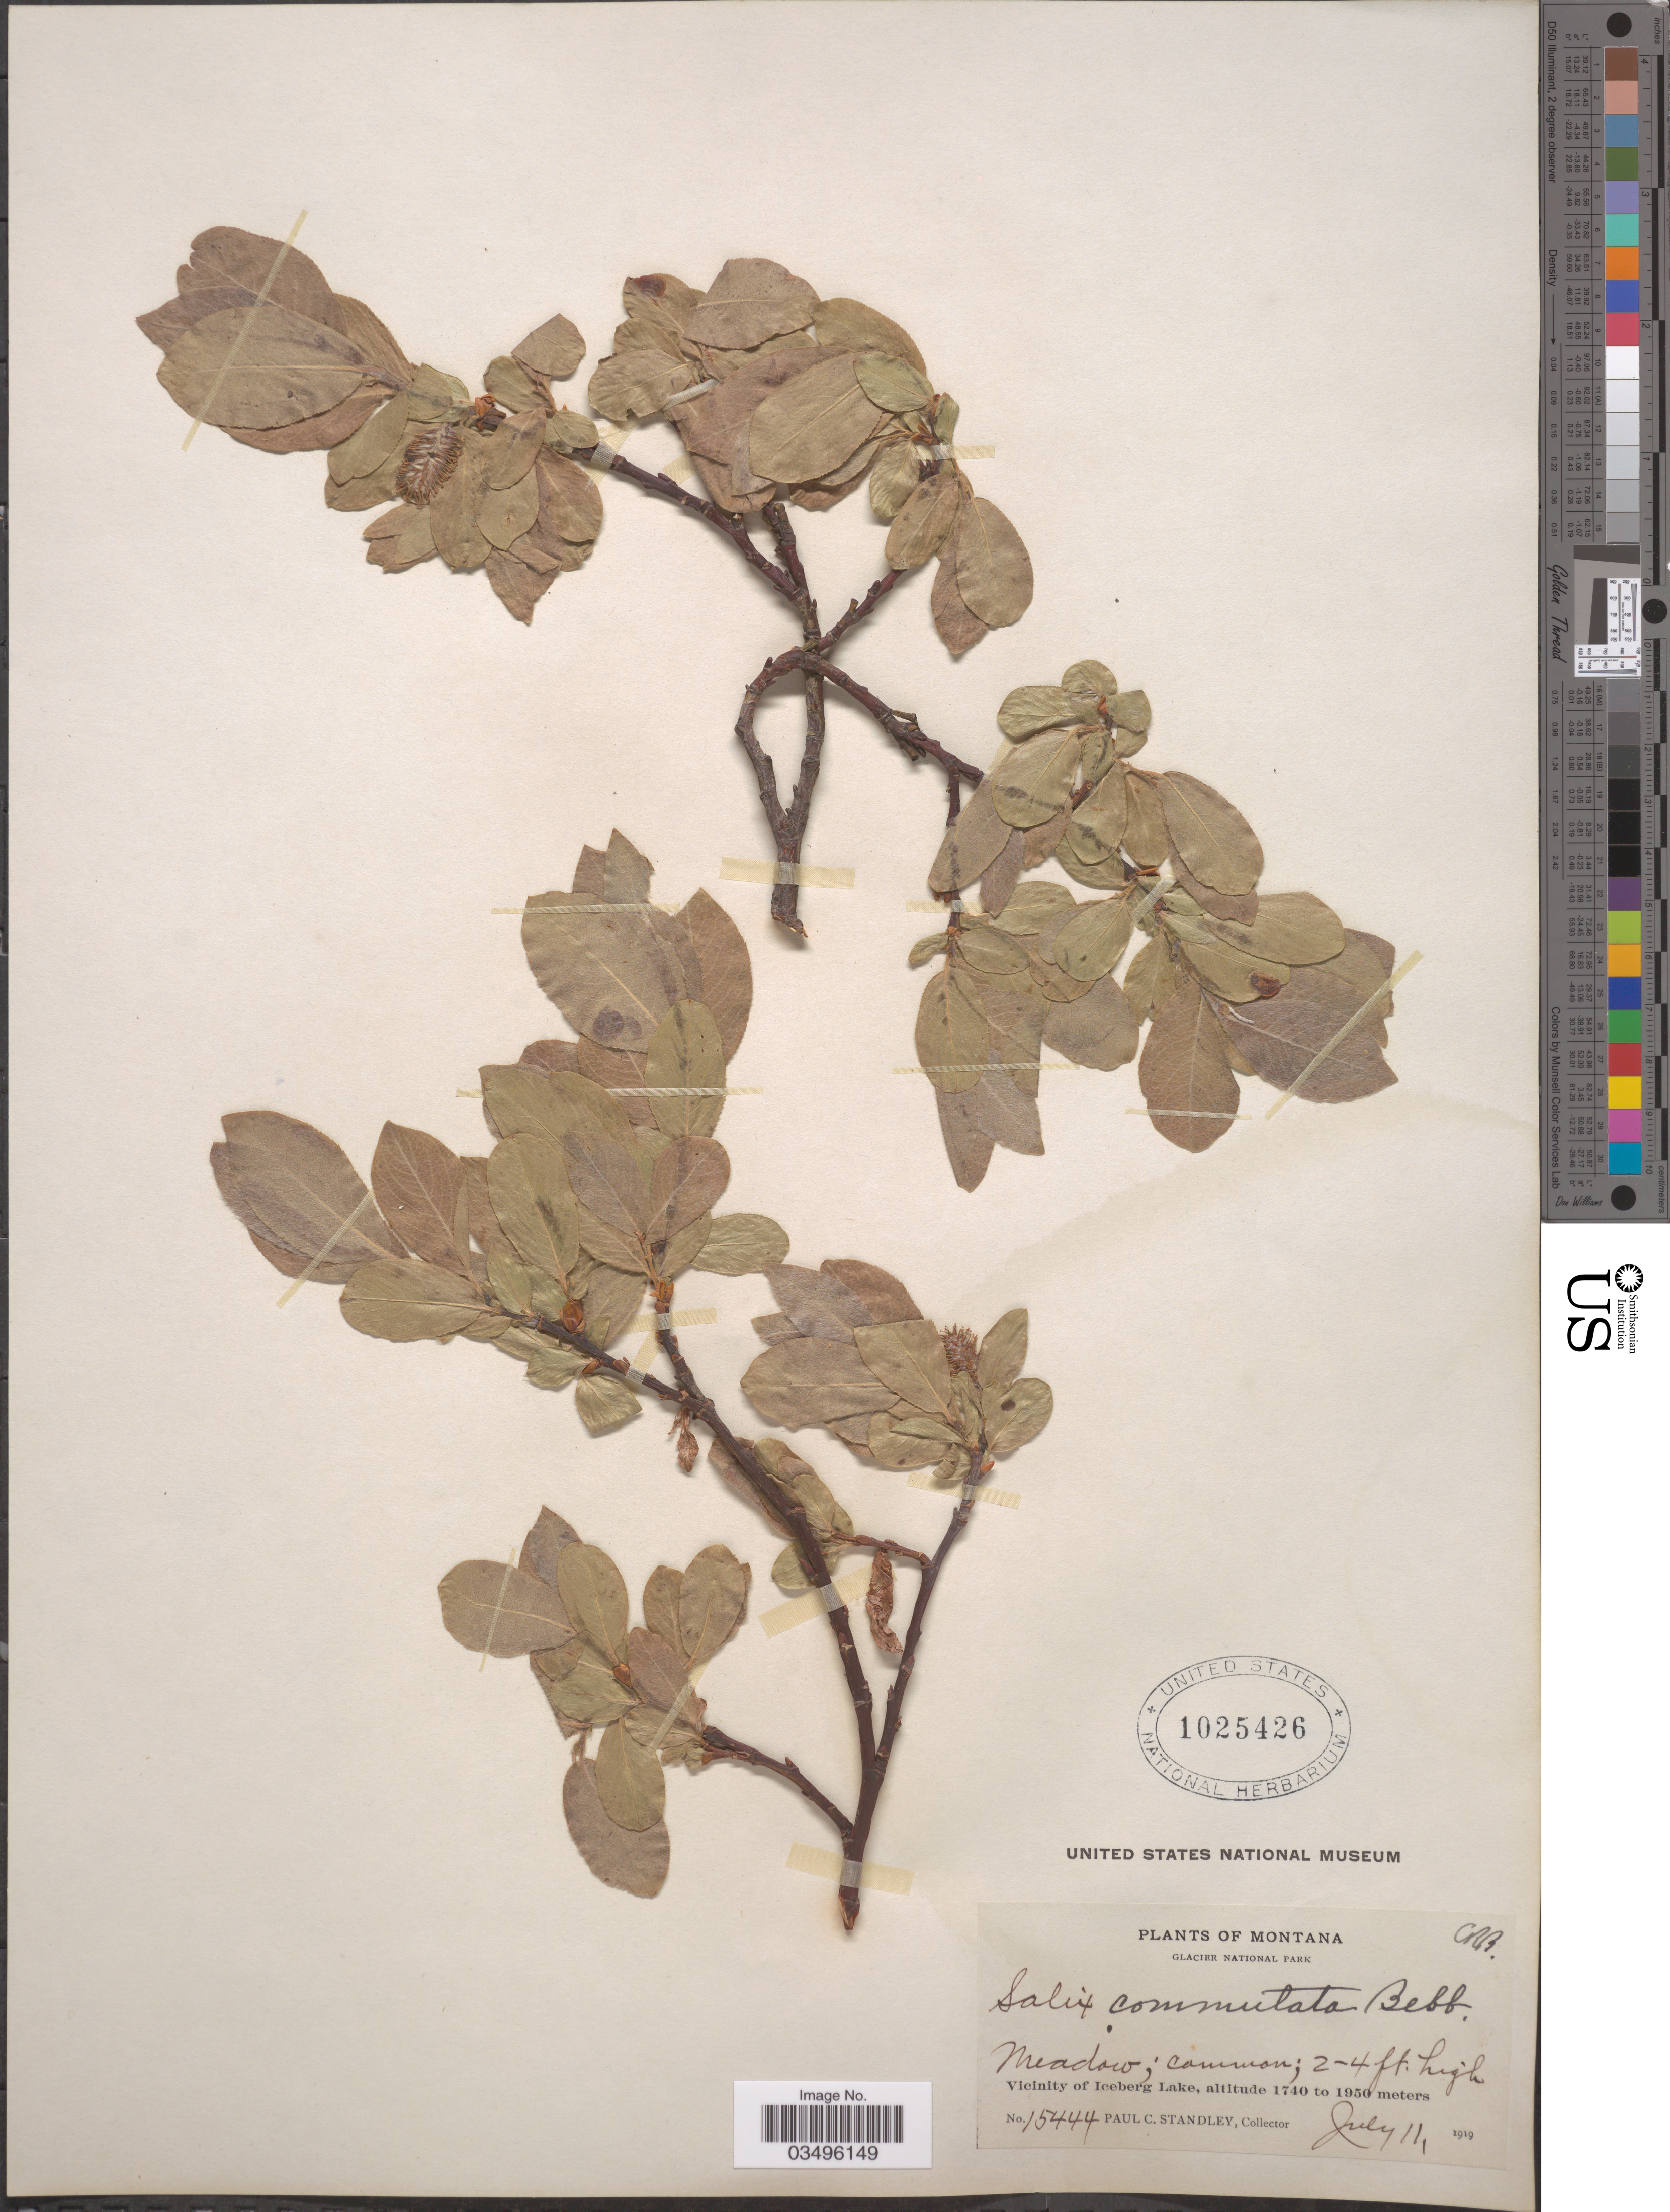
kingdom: Plantae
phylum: Tracheophyta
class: Magnoliopsida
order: Malpighiales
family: Salicaceae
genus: Salix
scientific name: Salix commutata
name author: Bebb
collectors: P. C. Standley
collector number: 15444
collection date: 1919-07-11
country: United States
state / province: Montana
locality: Glacier National Park. Vicinity of Iceberg Lake.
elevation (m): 1740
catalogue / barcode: US 1025426